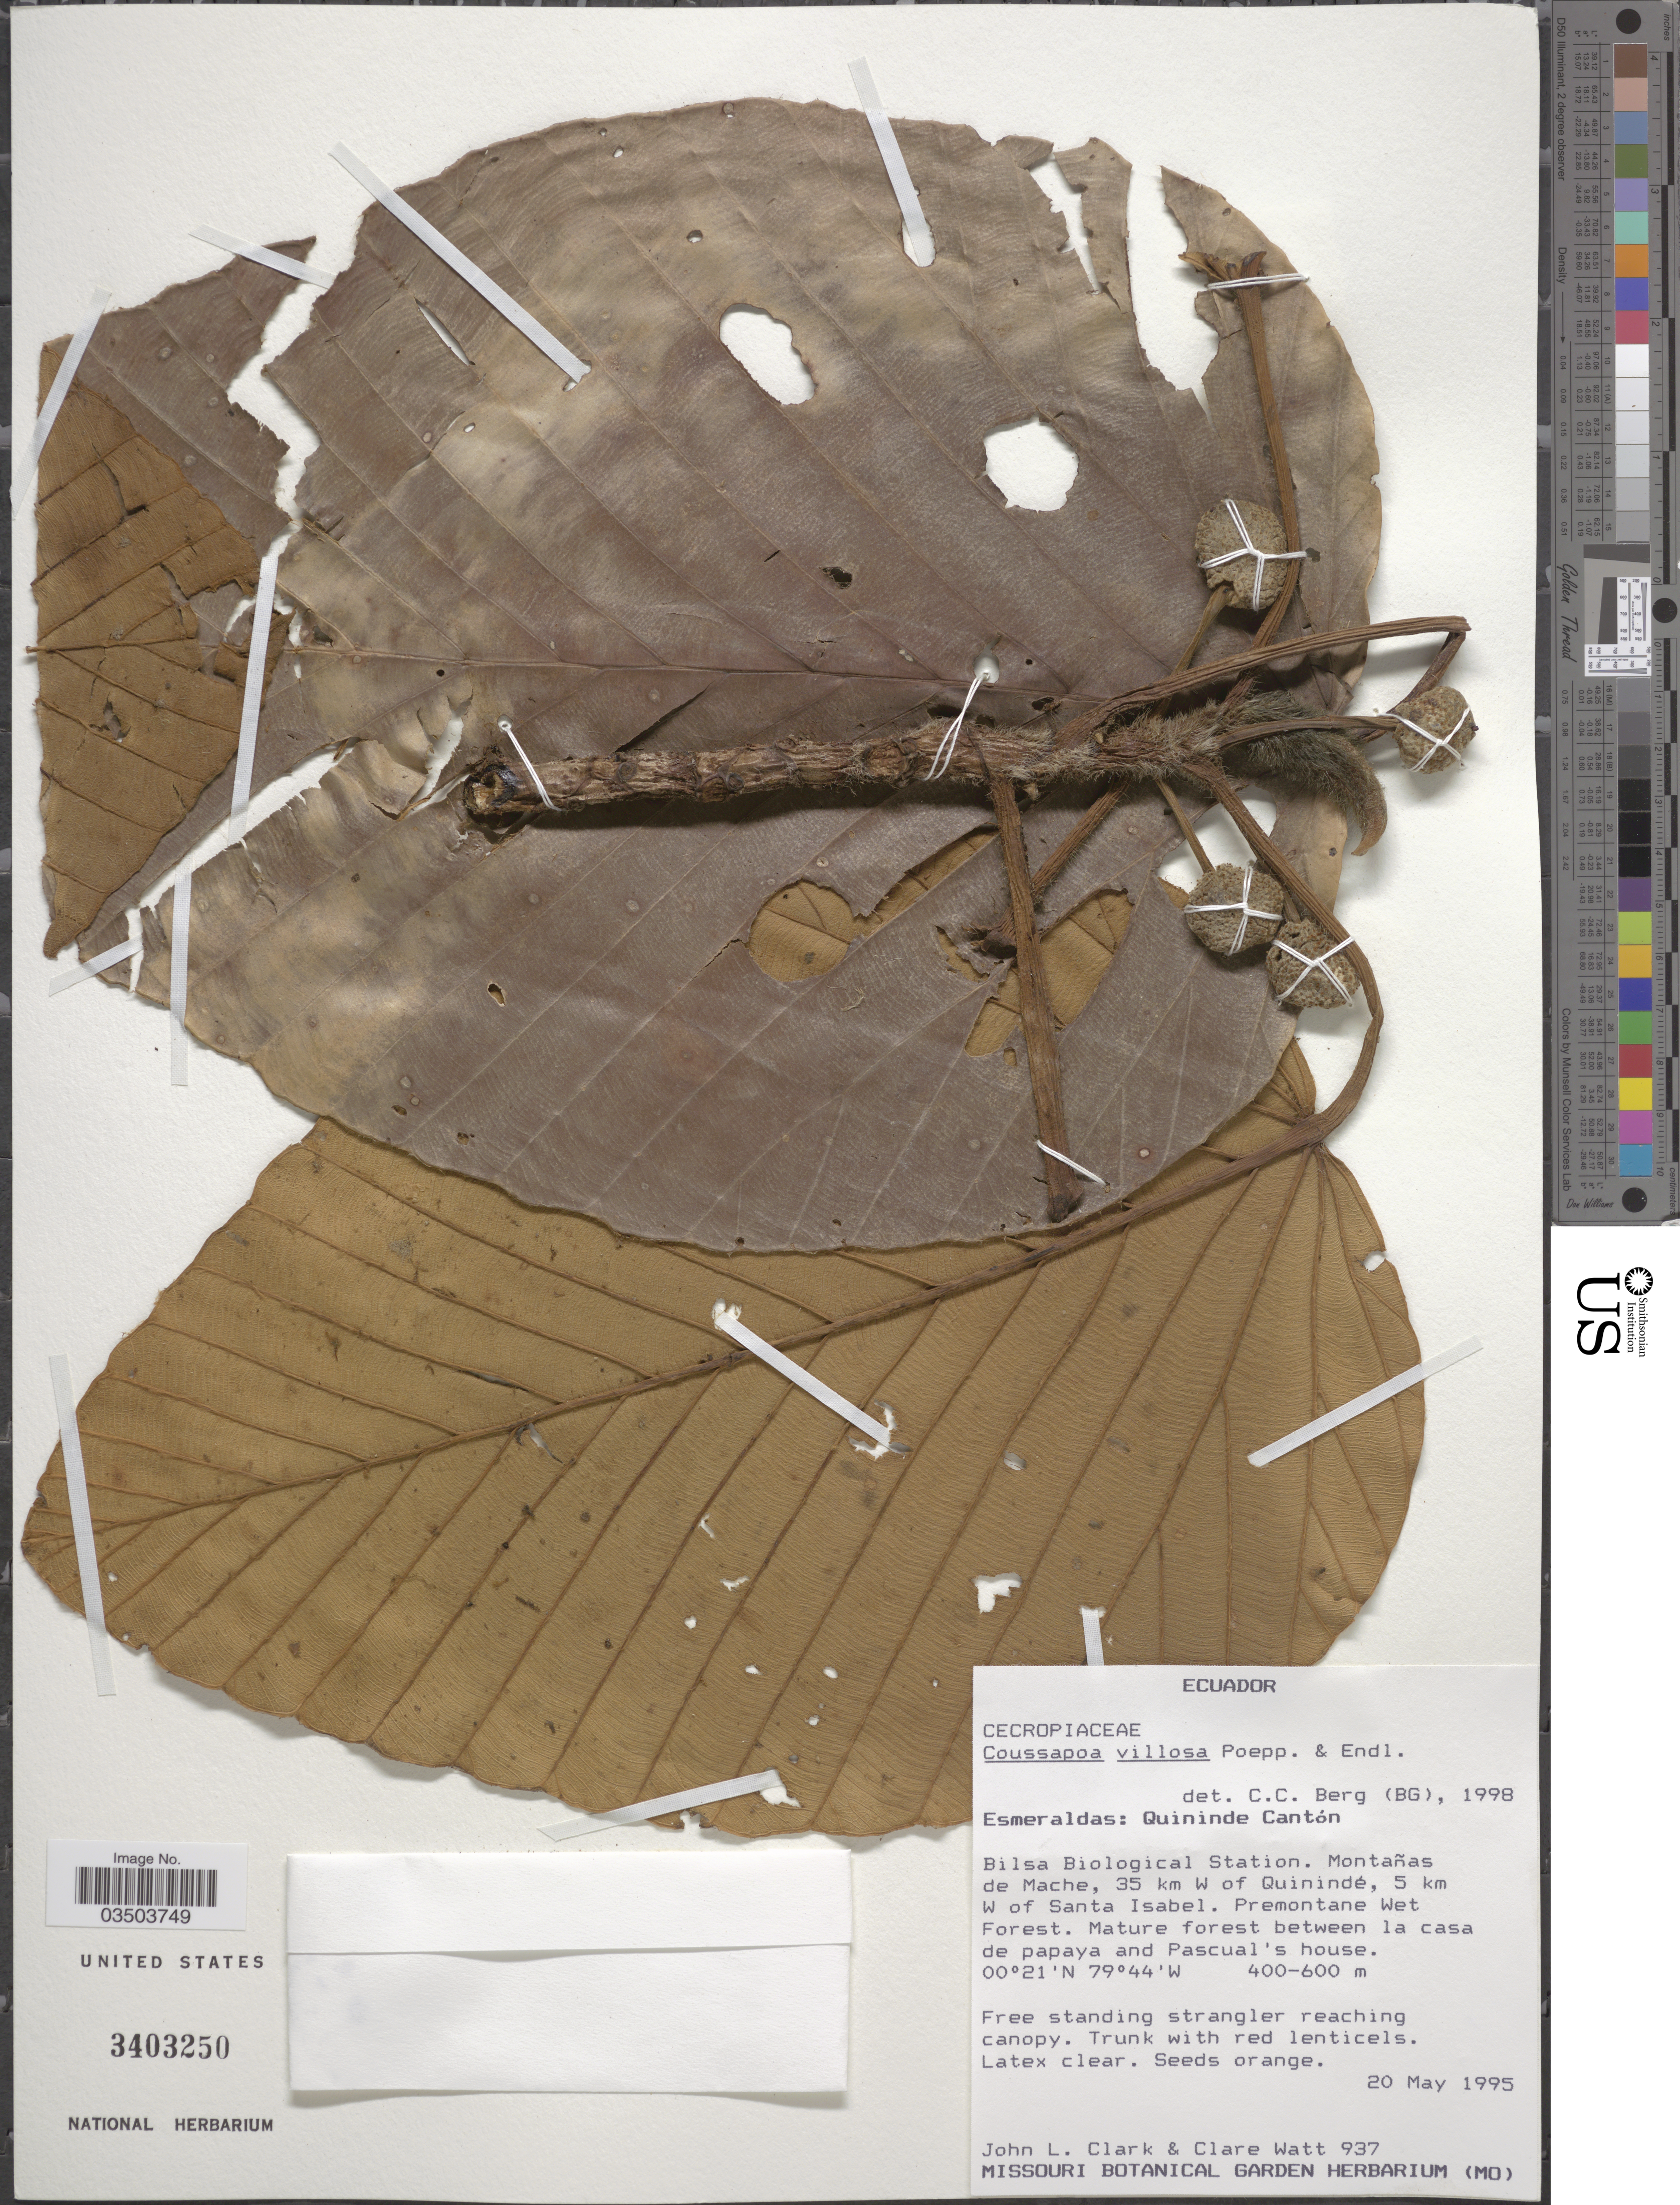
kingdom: Plantae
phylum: Tracheophyta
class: Magnoliopsida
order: Rosales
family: Urticaceae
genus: Coussapoa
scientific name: Coussapoa villosa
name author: Poepp. & Endl.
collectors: J. L. Clark & C. Watt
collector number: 937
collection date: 1995-05-20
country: Ecuador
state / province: Esmeraldas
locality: Quininde Cantón. Bilsa Biological Station. Montañas de Mache, 35 km W of Quinindé, 5 km W of Santa Isabel. Premontane Wet Forest. Mature forest between la casa de papaya and Pascual's house.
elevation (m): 400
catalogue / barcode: US 3403250